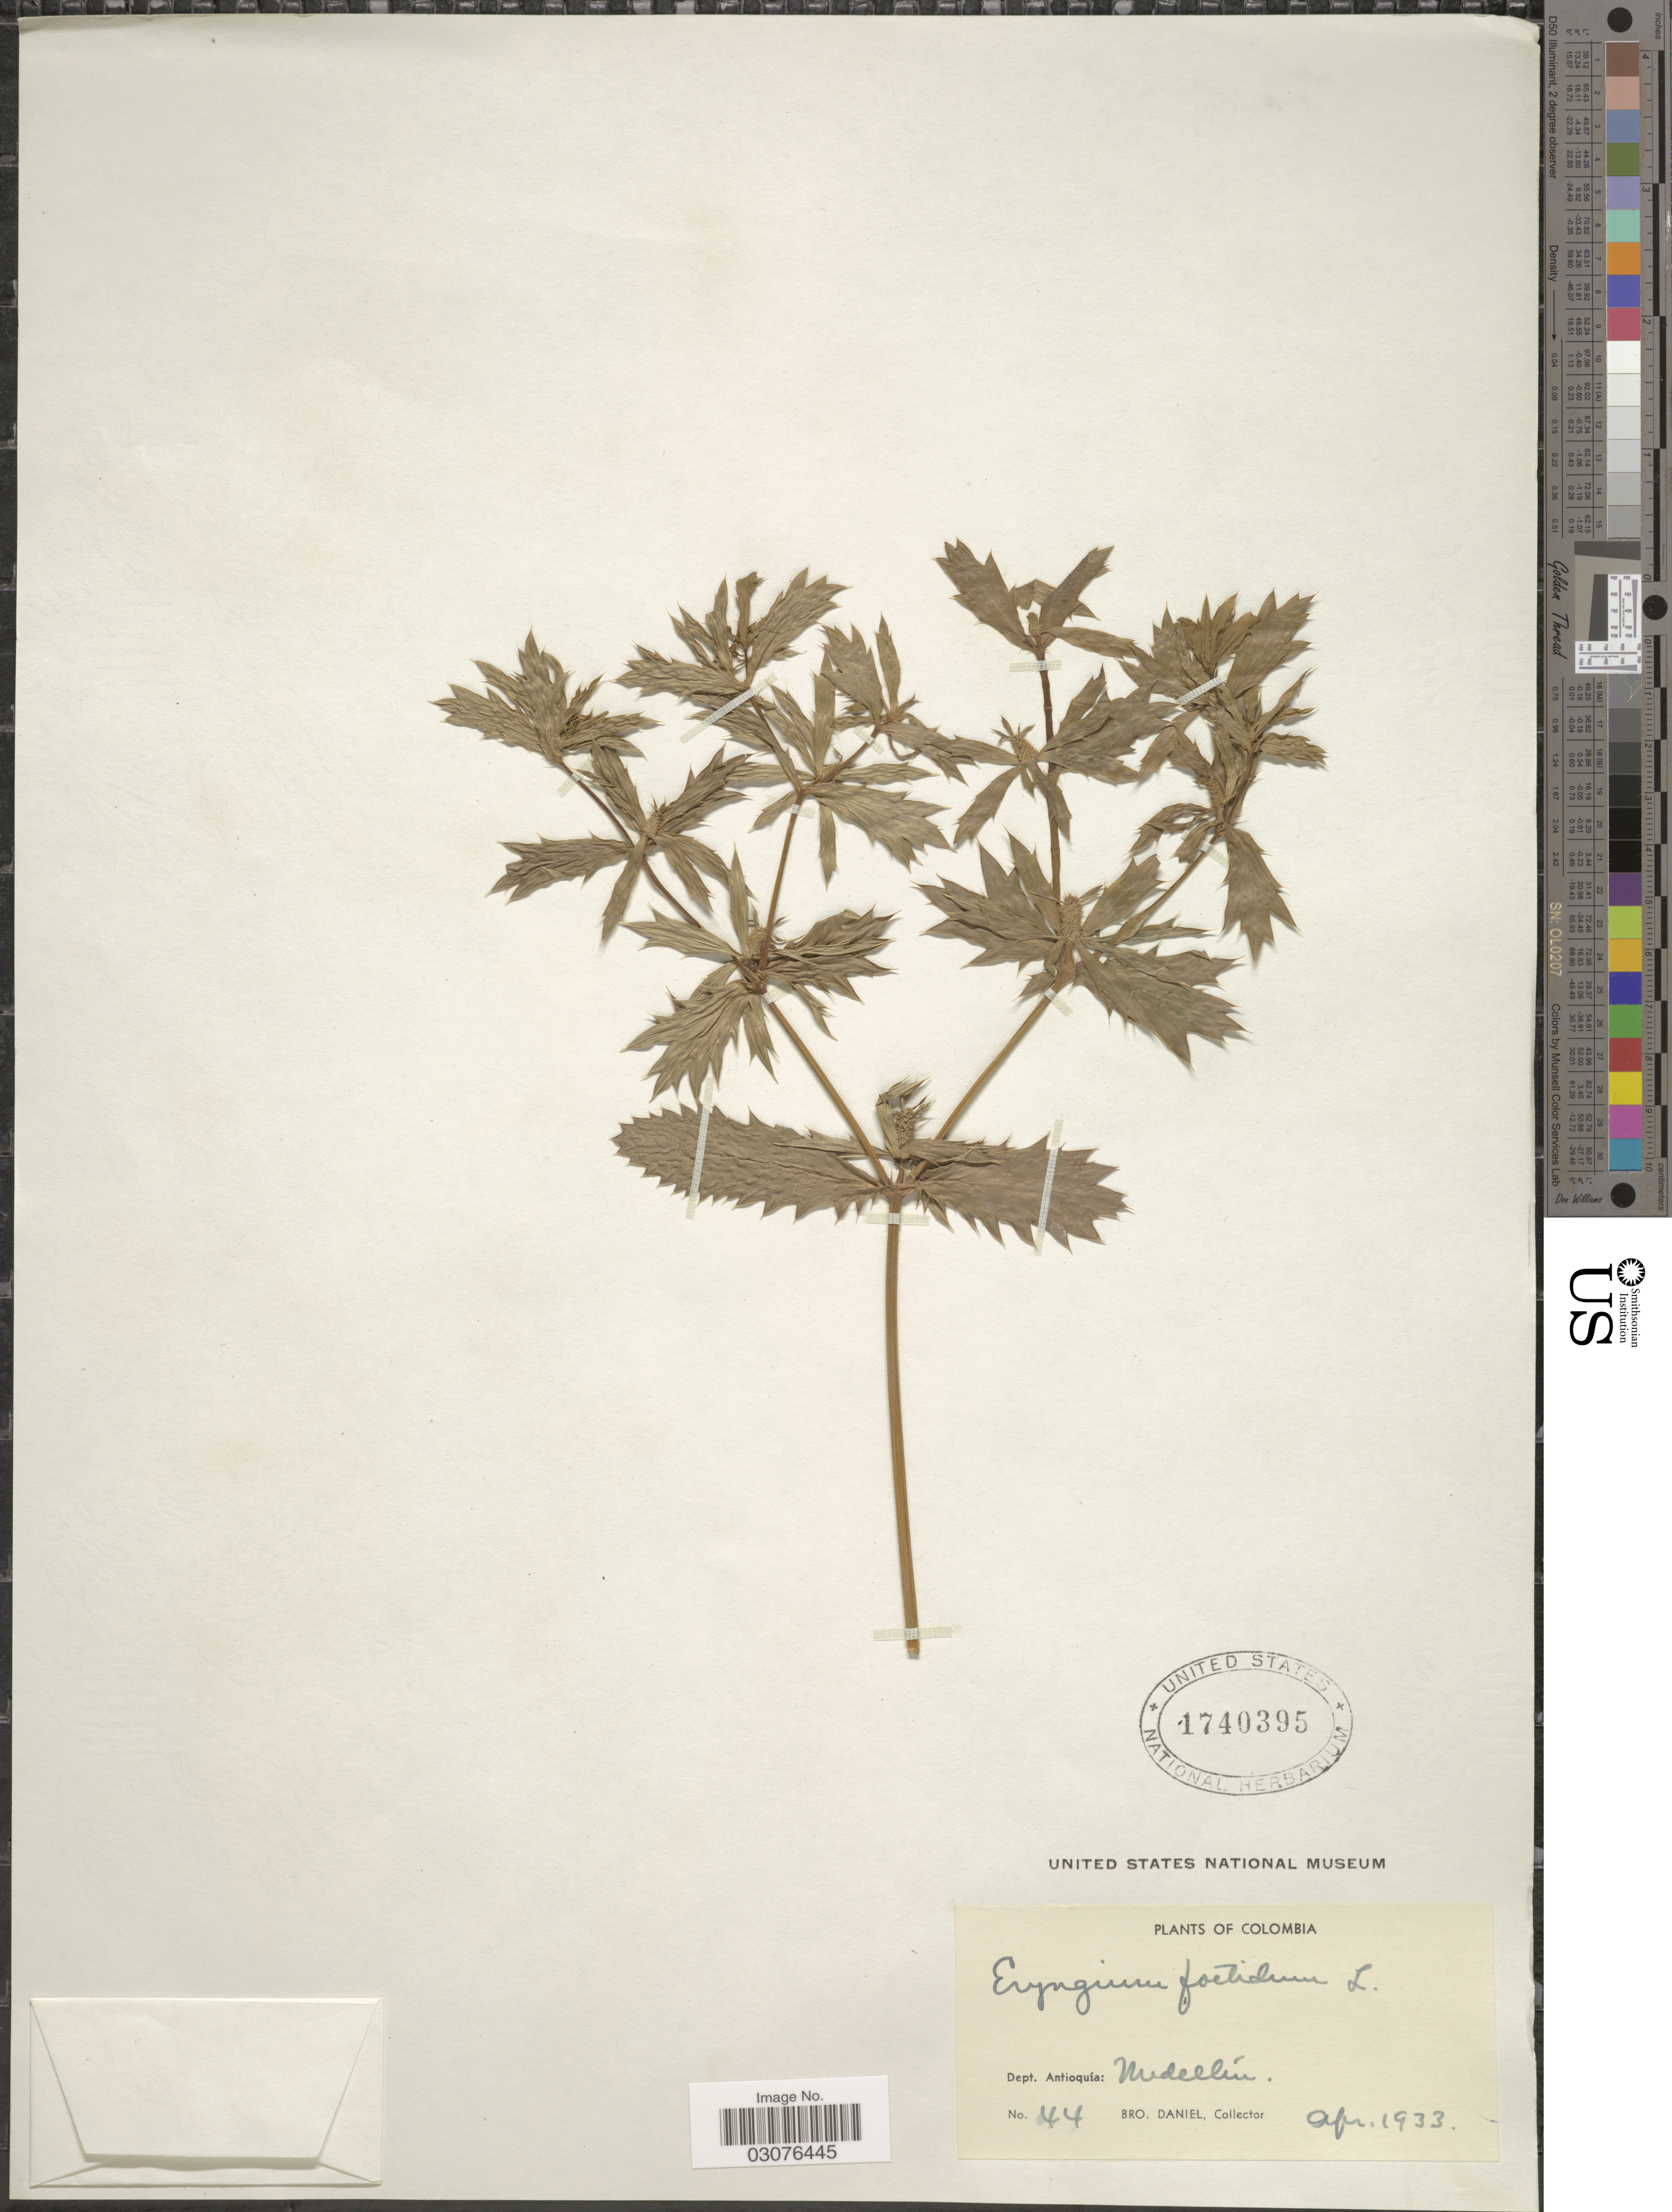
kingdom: Plantae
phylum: Tracheophyta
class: Magnoliopsida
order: Apiales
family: Apiaceae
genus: Eryngium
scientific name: Eryngium foetidum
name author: L.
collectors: Bro. Daniel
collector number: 44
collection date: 1933-04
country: Colombia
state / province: Antioquia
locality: Dept. Antioquía: Medellín.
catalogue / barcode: US 1740395